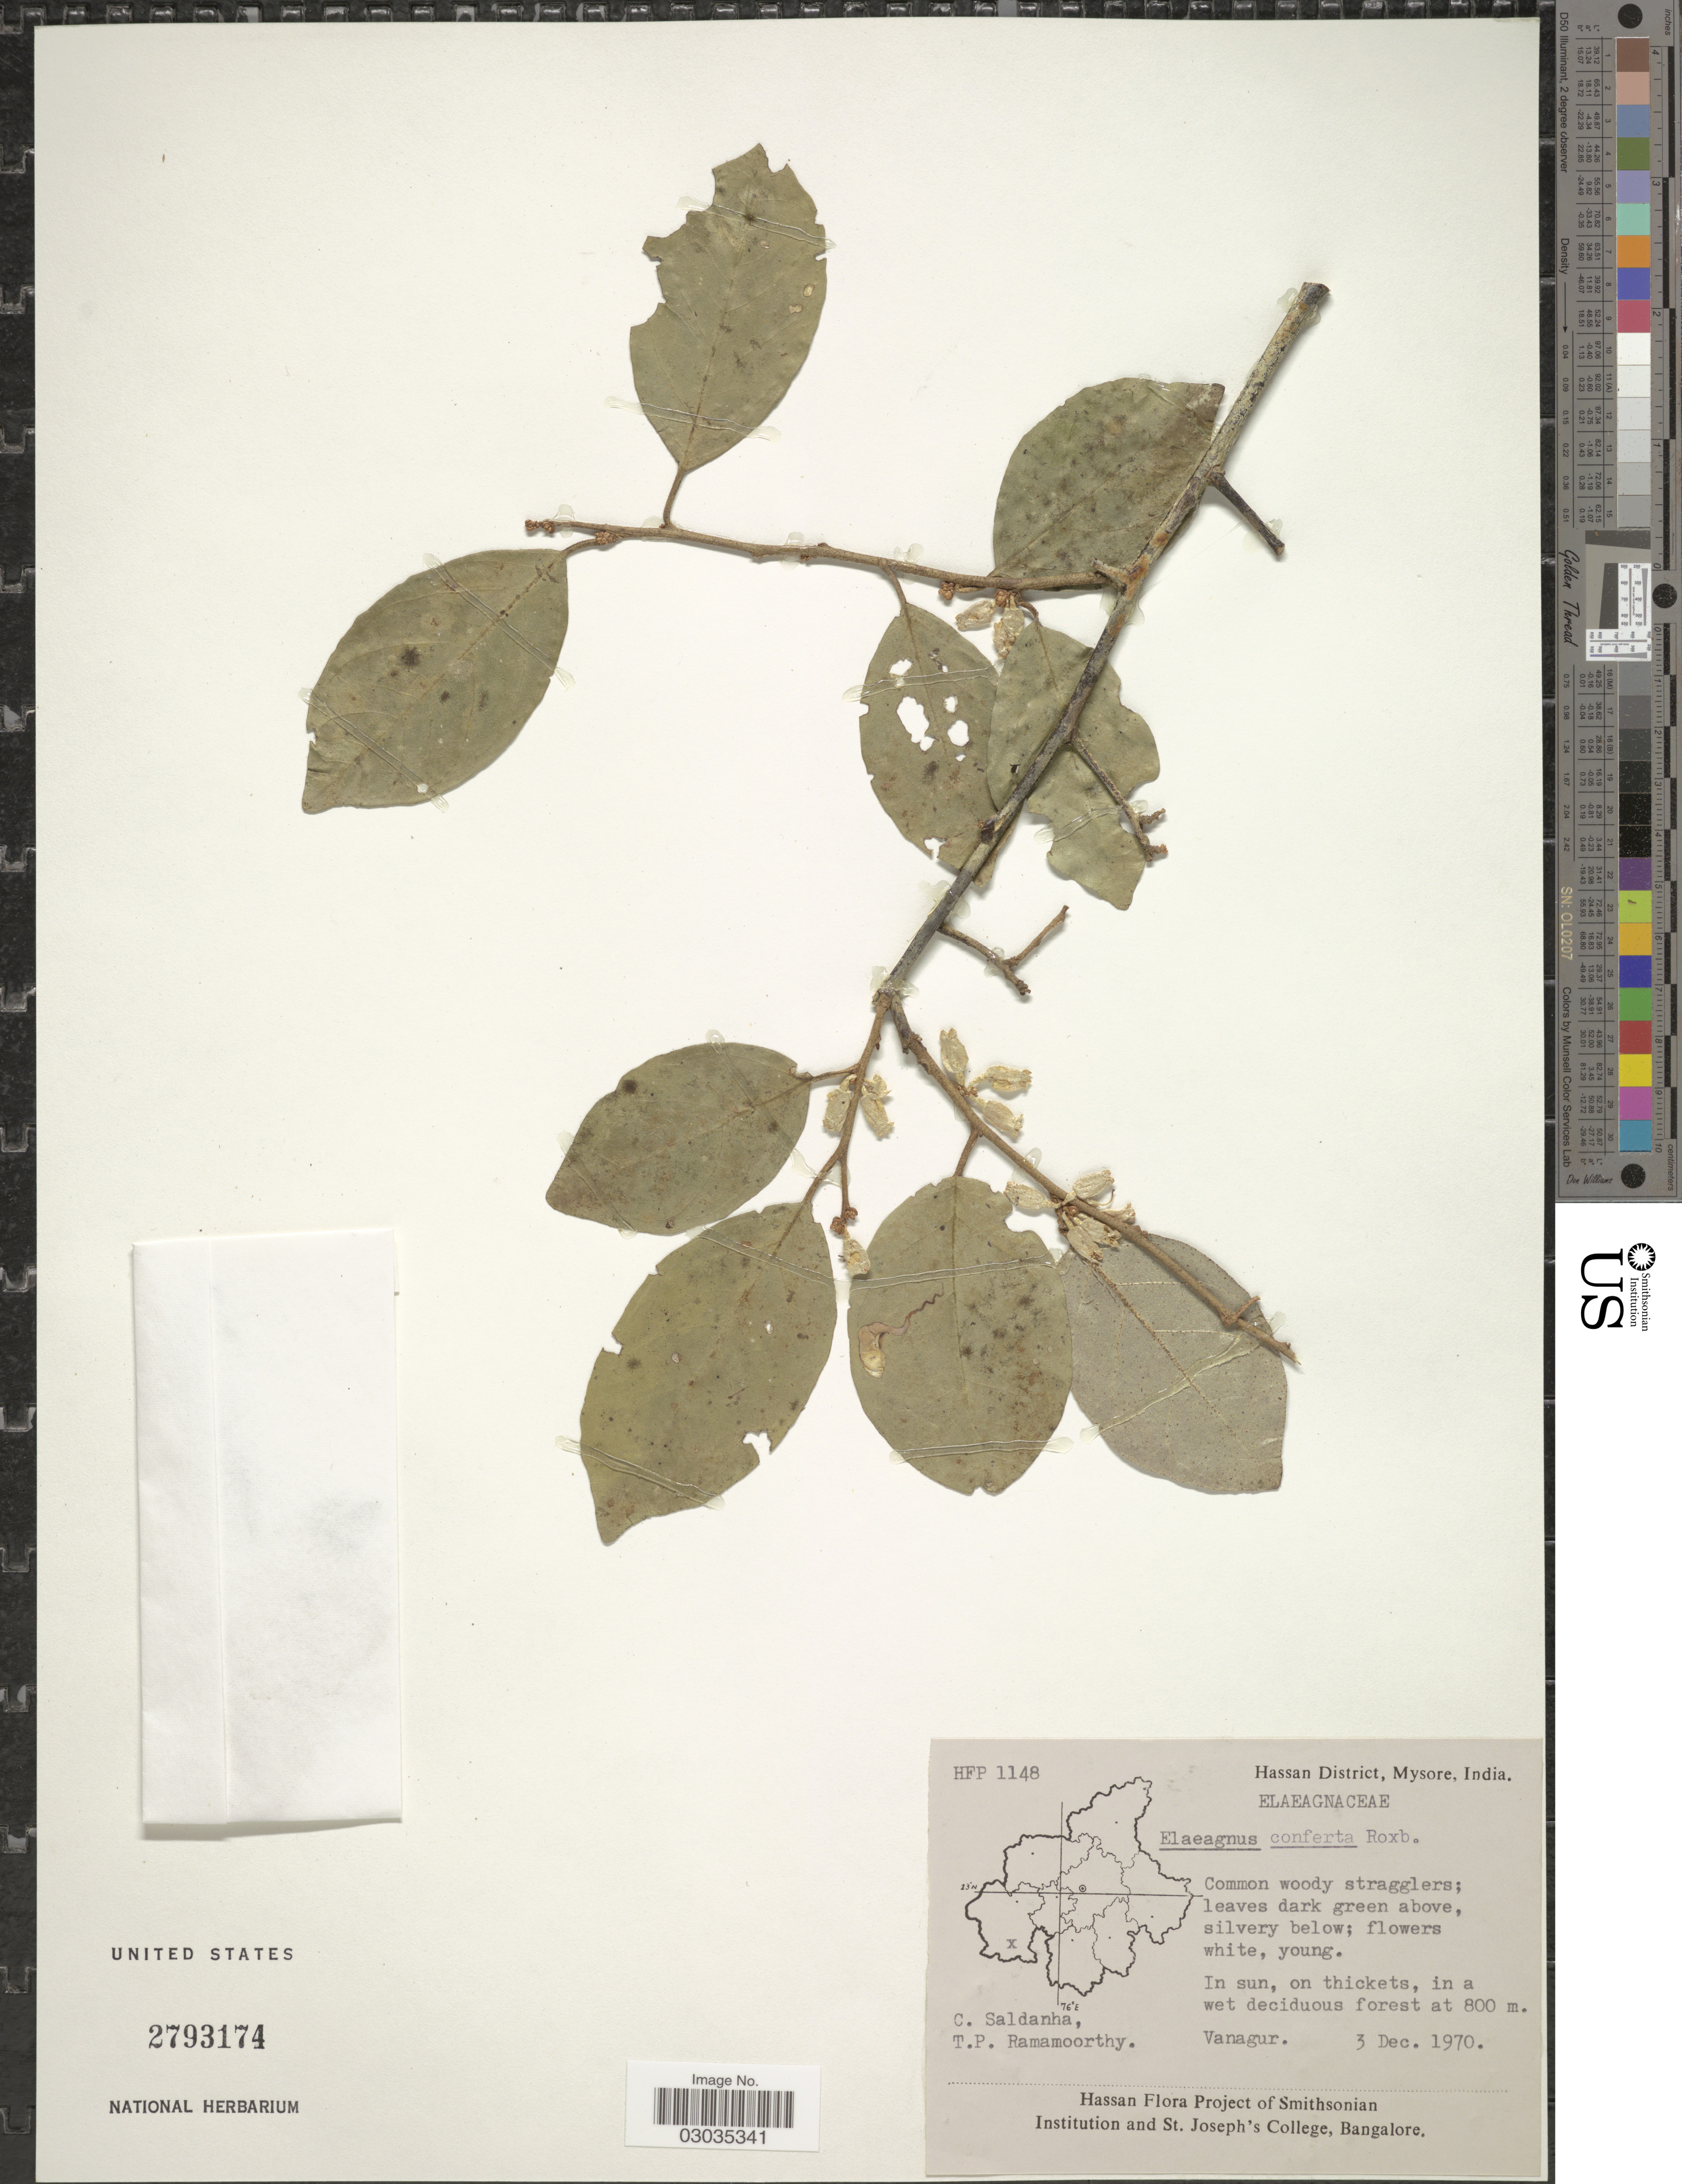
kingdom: Plantae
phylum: Tracheophyta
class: Magnoliopsida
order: Rosales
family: Elaeagnaceae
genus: Elaeagnus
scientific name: Elaeagnus conferta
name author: Roxb.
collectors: C. Saldanha & T. P. Ramamoorthy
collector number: HFP 1148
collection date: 1970-12-03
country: India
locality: Hassan District, Mysore. In sun, on thickets, in a wet deciduous forest. Vanagur.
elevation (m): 800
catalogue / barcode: US 2793174